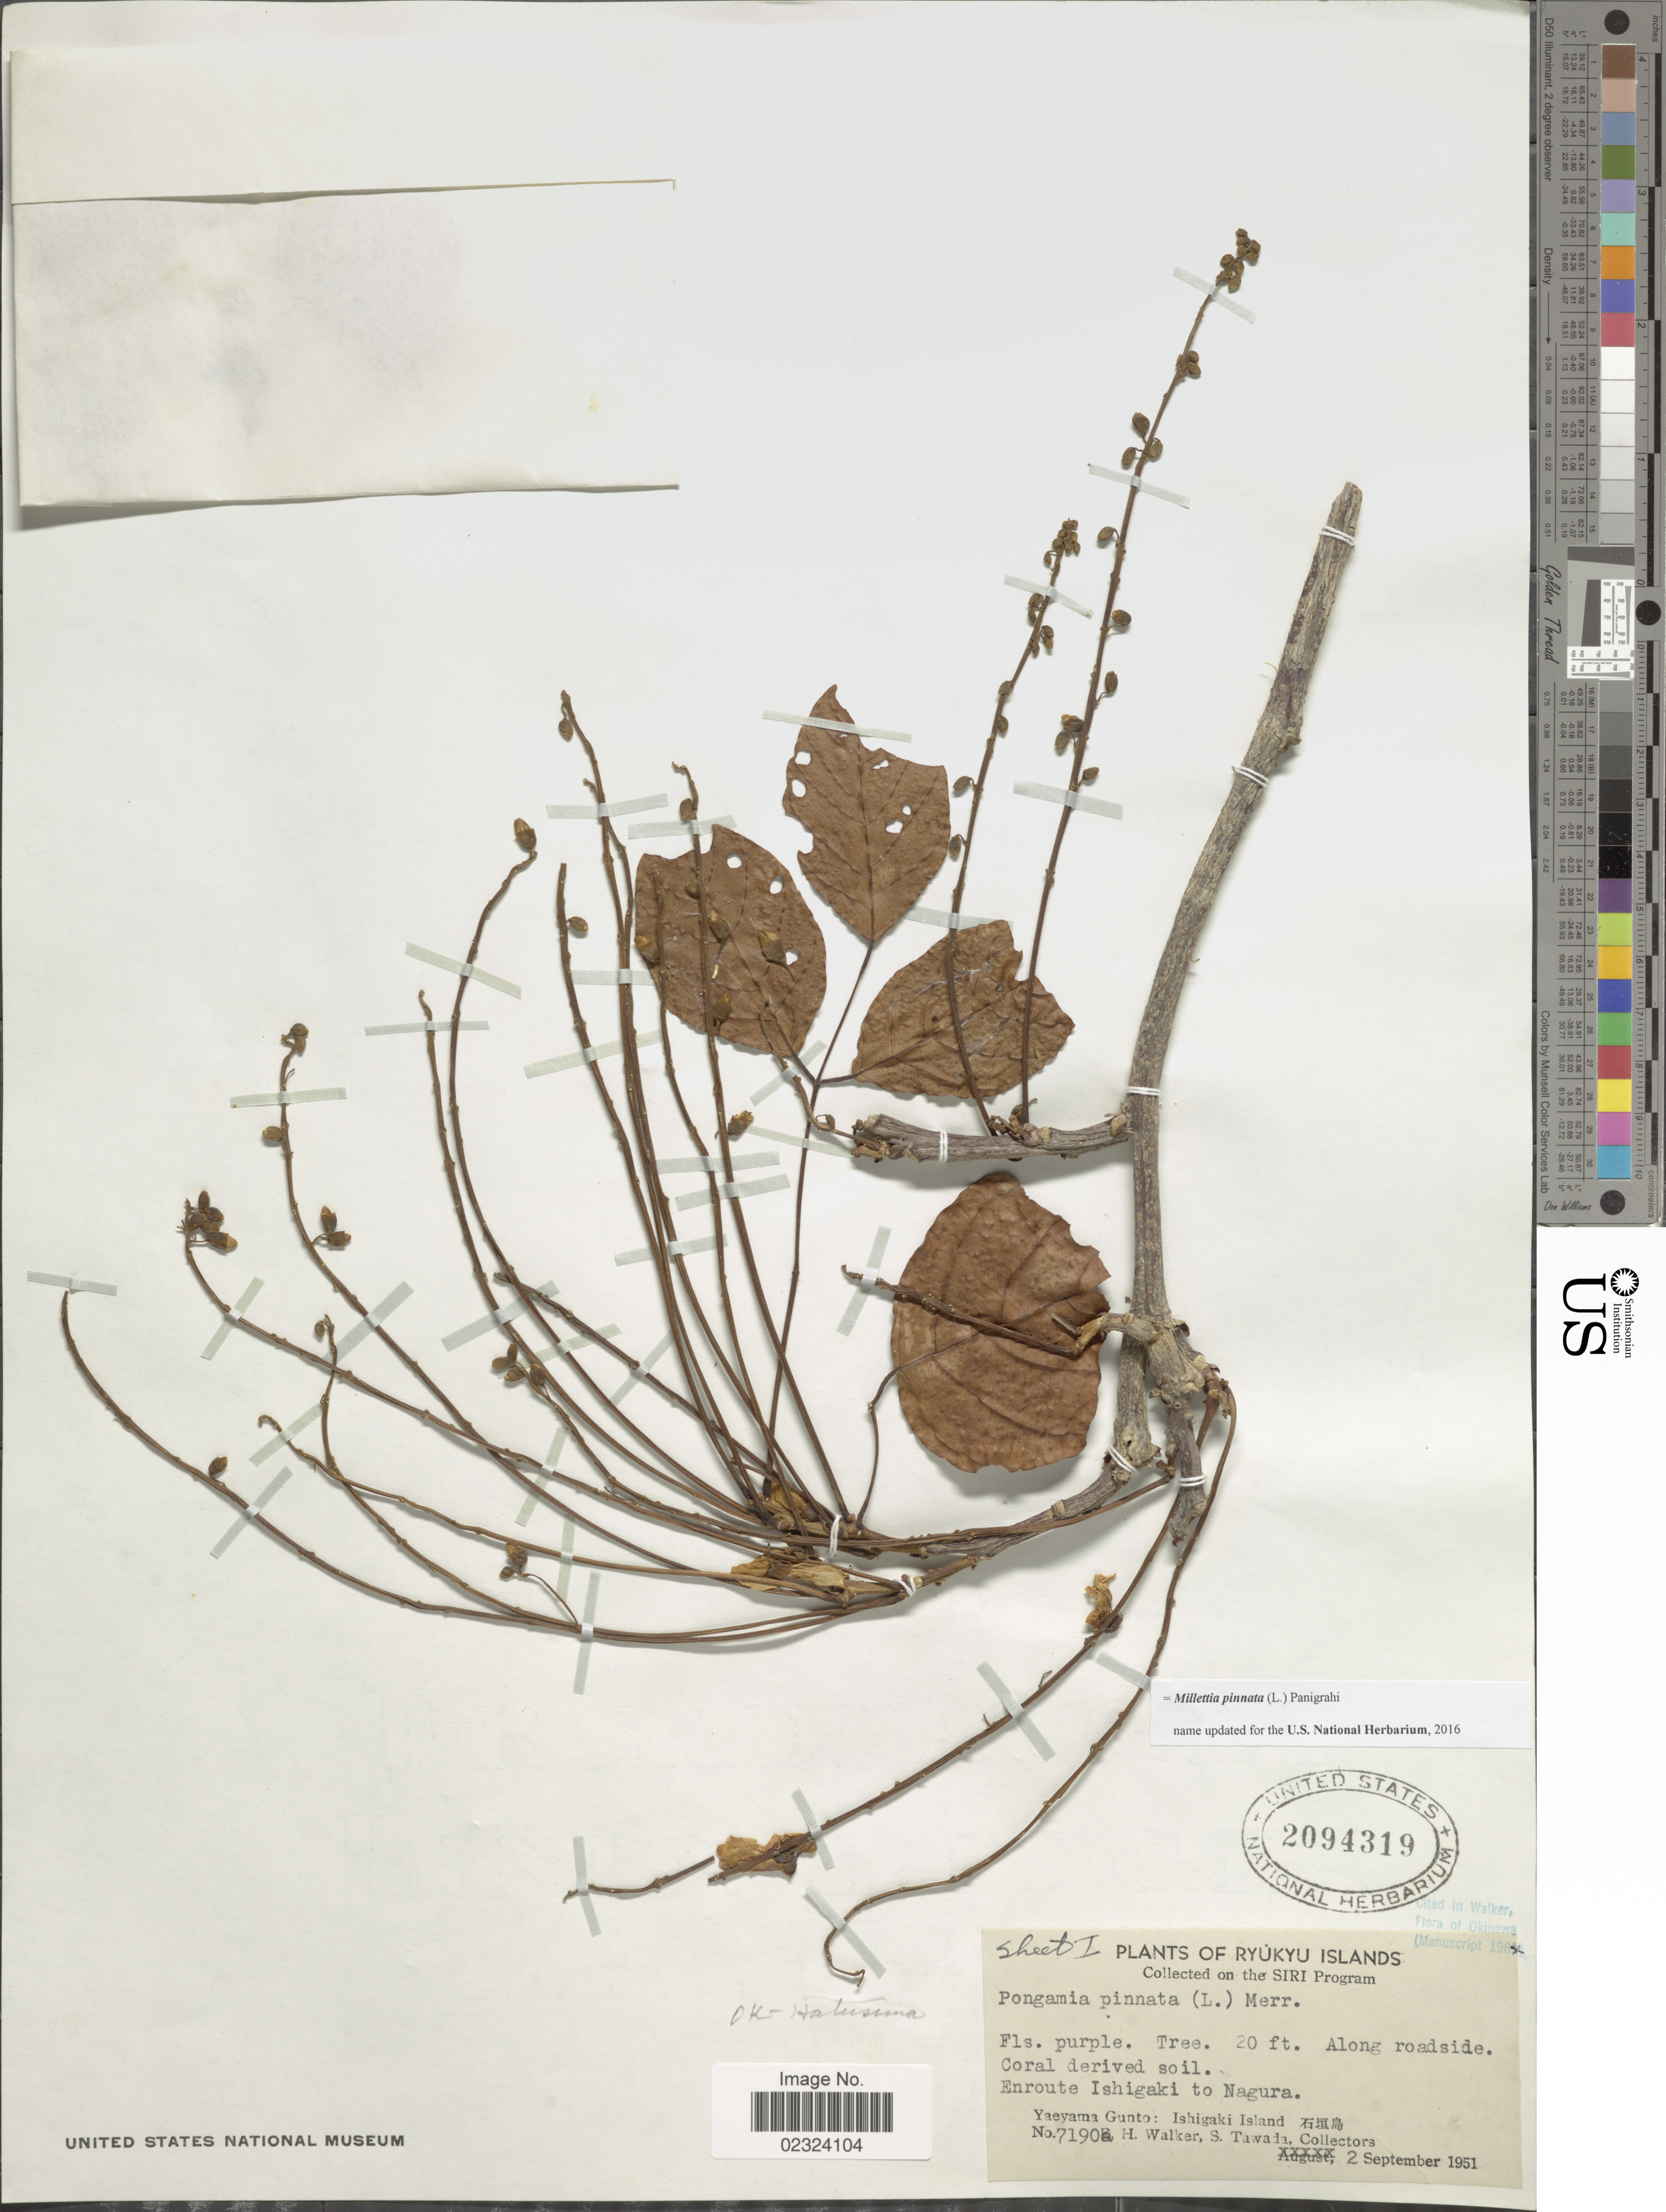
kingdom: Plantae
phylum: Tracheophyta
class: Magnoliopsida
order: Fabales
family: Fabaceae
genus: Millettia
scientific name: Millettia pinnata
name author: (L.) Panigrahi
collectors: E. H. Walker & S. Tawada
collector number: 7190a*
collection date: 1951-09-02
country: Japan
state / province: Okinawa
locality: Ryukyu Islands. Enroute Ishigaki to Nagura. Yaeyama Gunto: Ishigaki Island.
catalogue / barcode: US 2094319